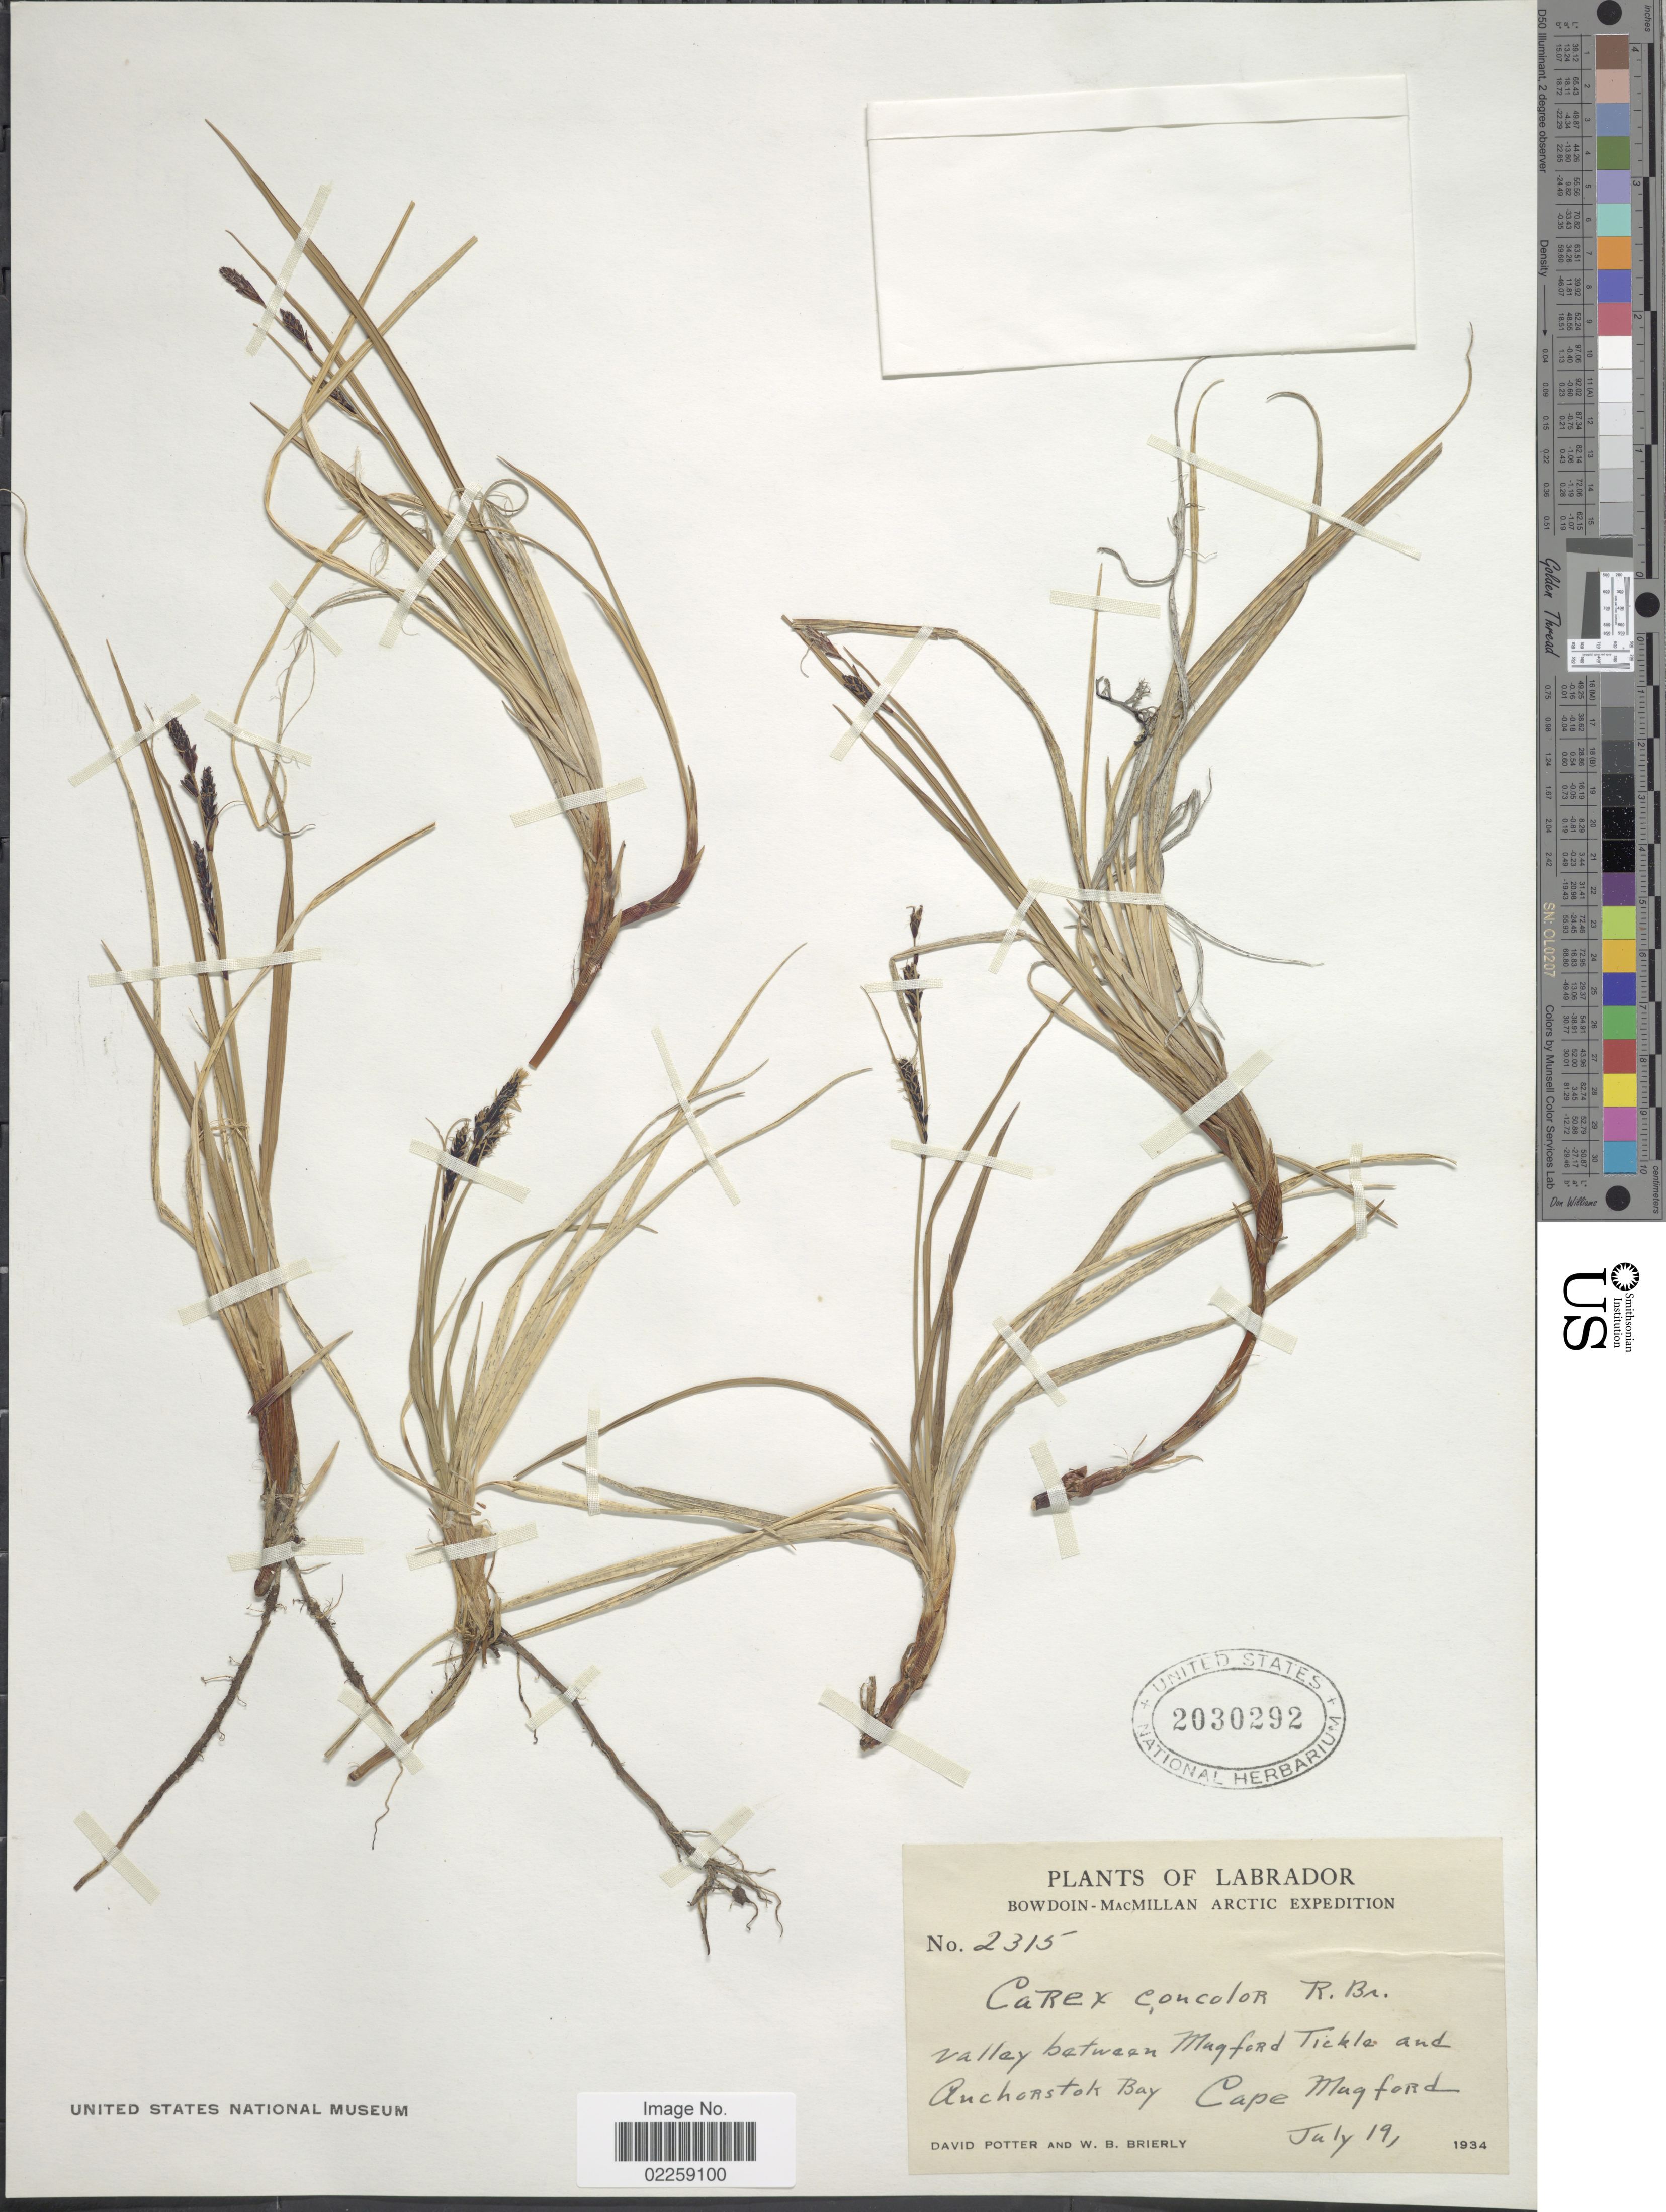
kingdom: Plantae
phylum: Tracheophyta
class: Liliopsida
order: Poales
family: Cyperaceae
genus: Carex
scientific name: Carex bigelowii subsp. bigelowii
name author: Torr. ex Schwein.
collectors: D. Potter & W. Brierly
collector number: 2315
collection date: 1934-07-19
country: Canada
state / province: Newfoundland and Labrador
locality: Labrador, Valley between Mugford Tickle and Anchorstok Bay. Cape Mugford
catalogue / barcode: US 2030292